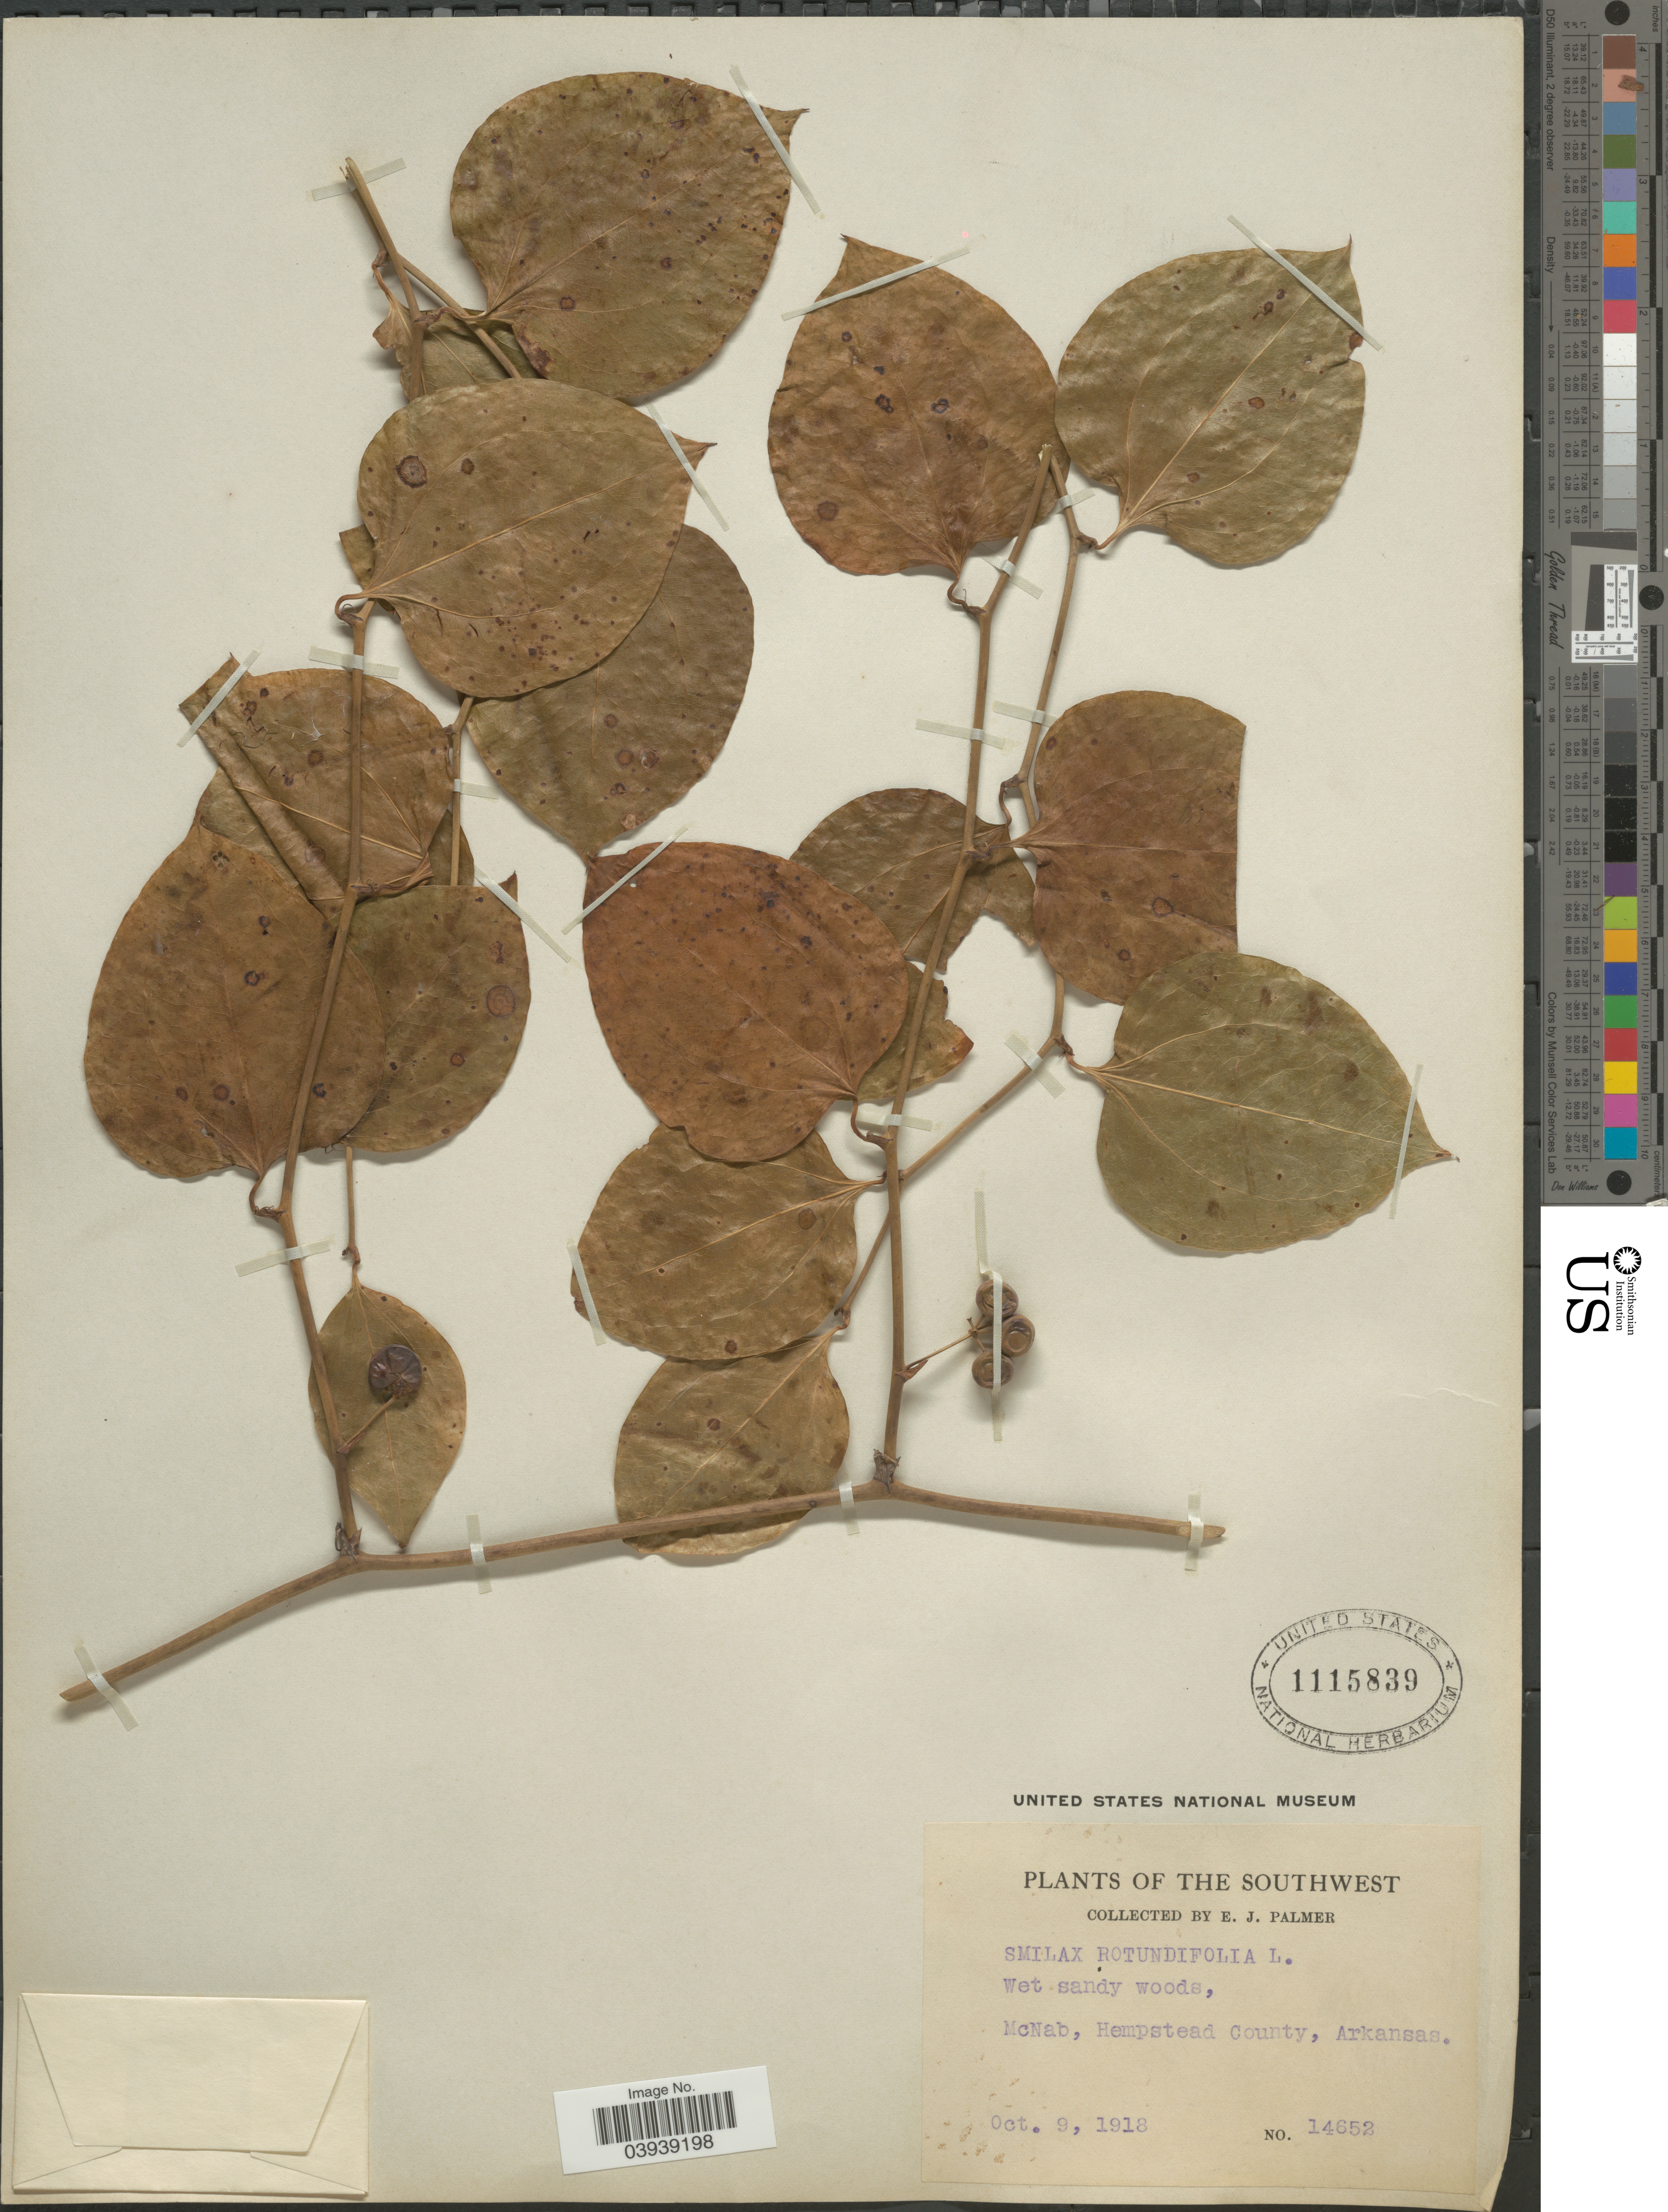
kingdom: Plantae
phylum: Tracheophyta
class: Liliopsida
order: Liliales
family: Smilacaceae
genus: Smilax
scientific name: Smilax rotundifolia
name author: L.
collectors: E. J. Palmer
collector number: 14652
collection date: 1918-10-09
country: United States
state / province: Arkansas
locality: Southwest. Wet sandy woods, McNab, Hempstead County.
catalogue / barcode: US 1115839